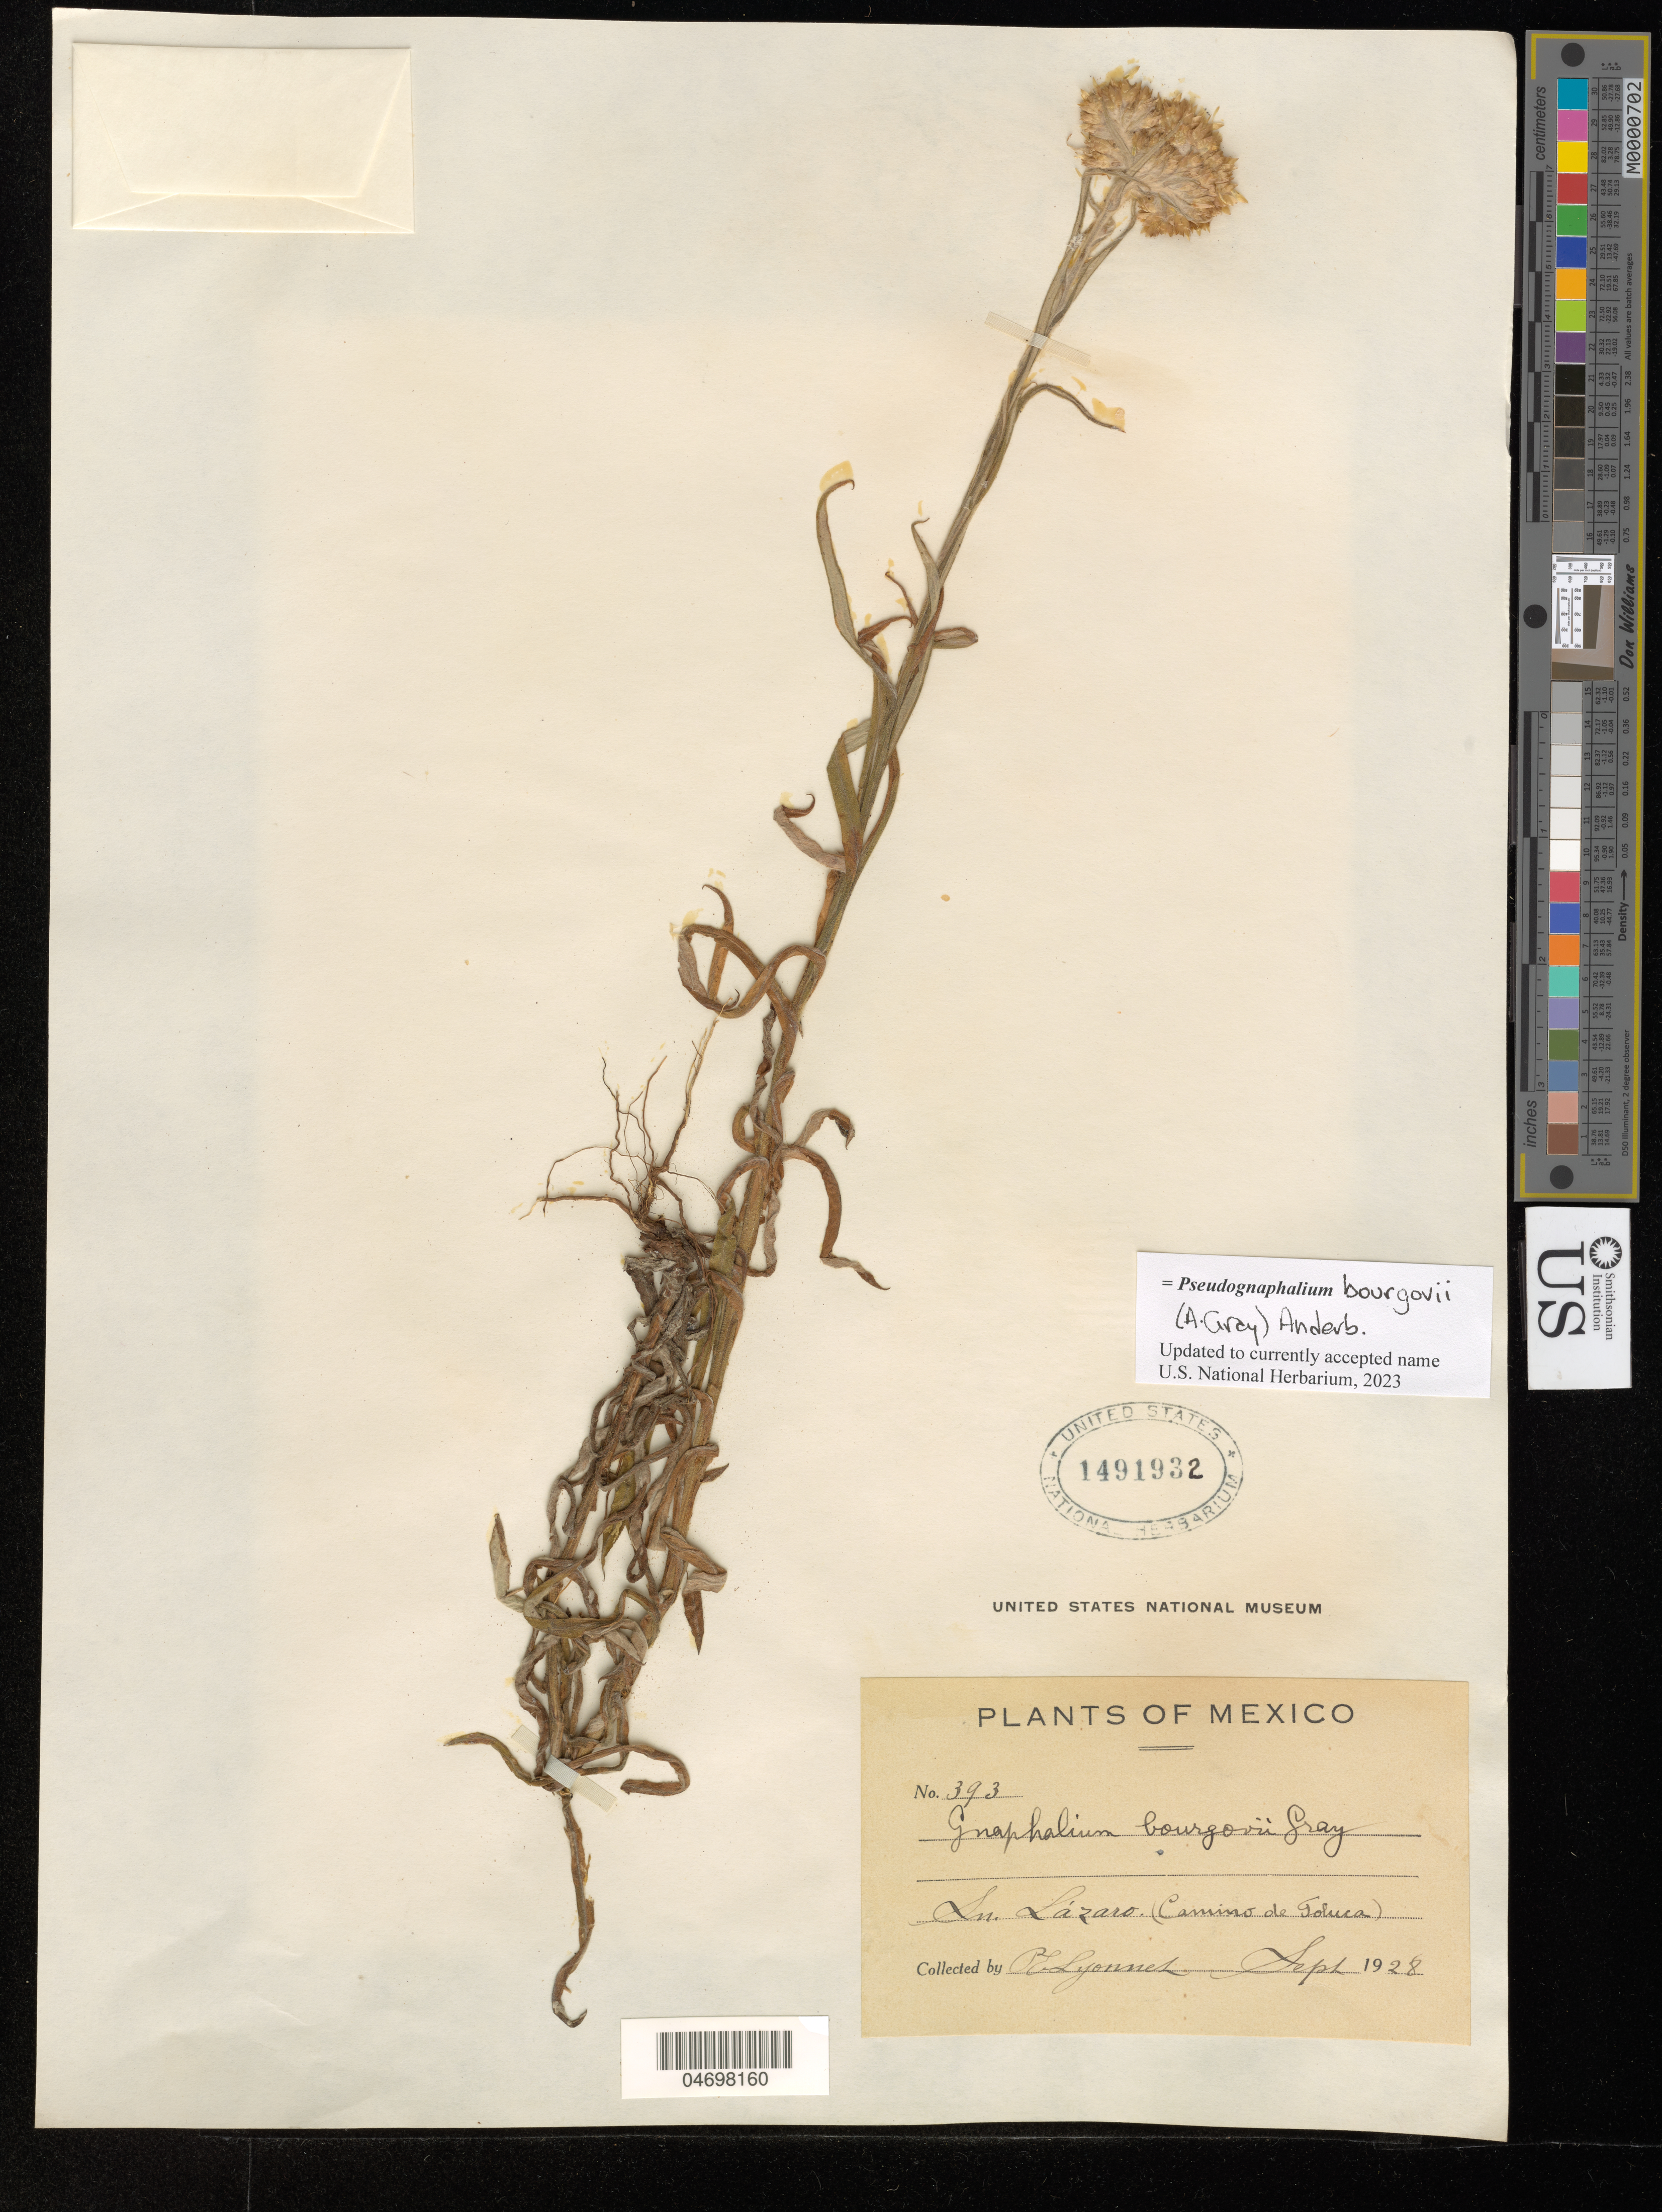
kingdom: Plantae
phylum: Tracheophyta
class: Magnoliopsida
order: Asterales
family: Asteraceae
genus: Pseudognaphalium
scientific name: Pseudognaphalium bourgovii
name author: (A. Gray) Anderb.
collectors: E. Lyonnet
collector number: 393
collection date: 1928-09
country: Mexico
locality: Sn. Lazon ( Camino de Toluca ).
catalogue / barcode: US 1491932